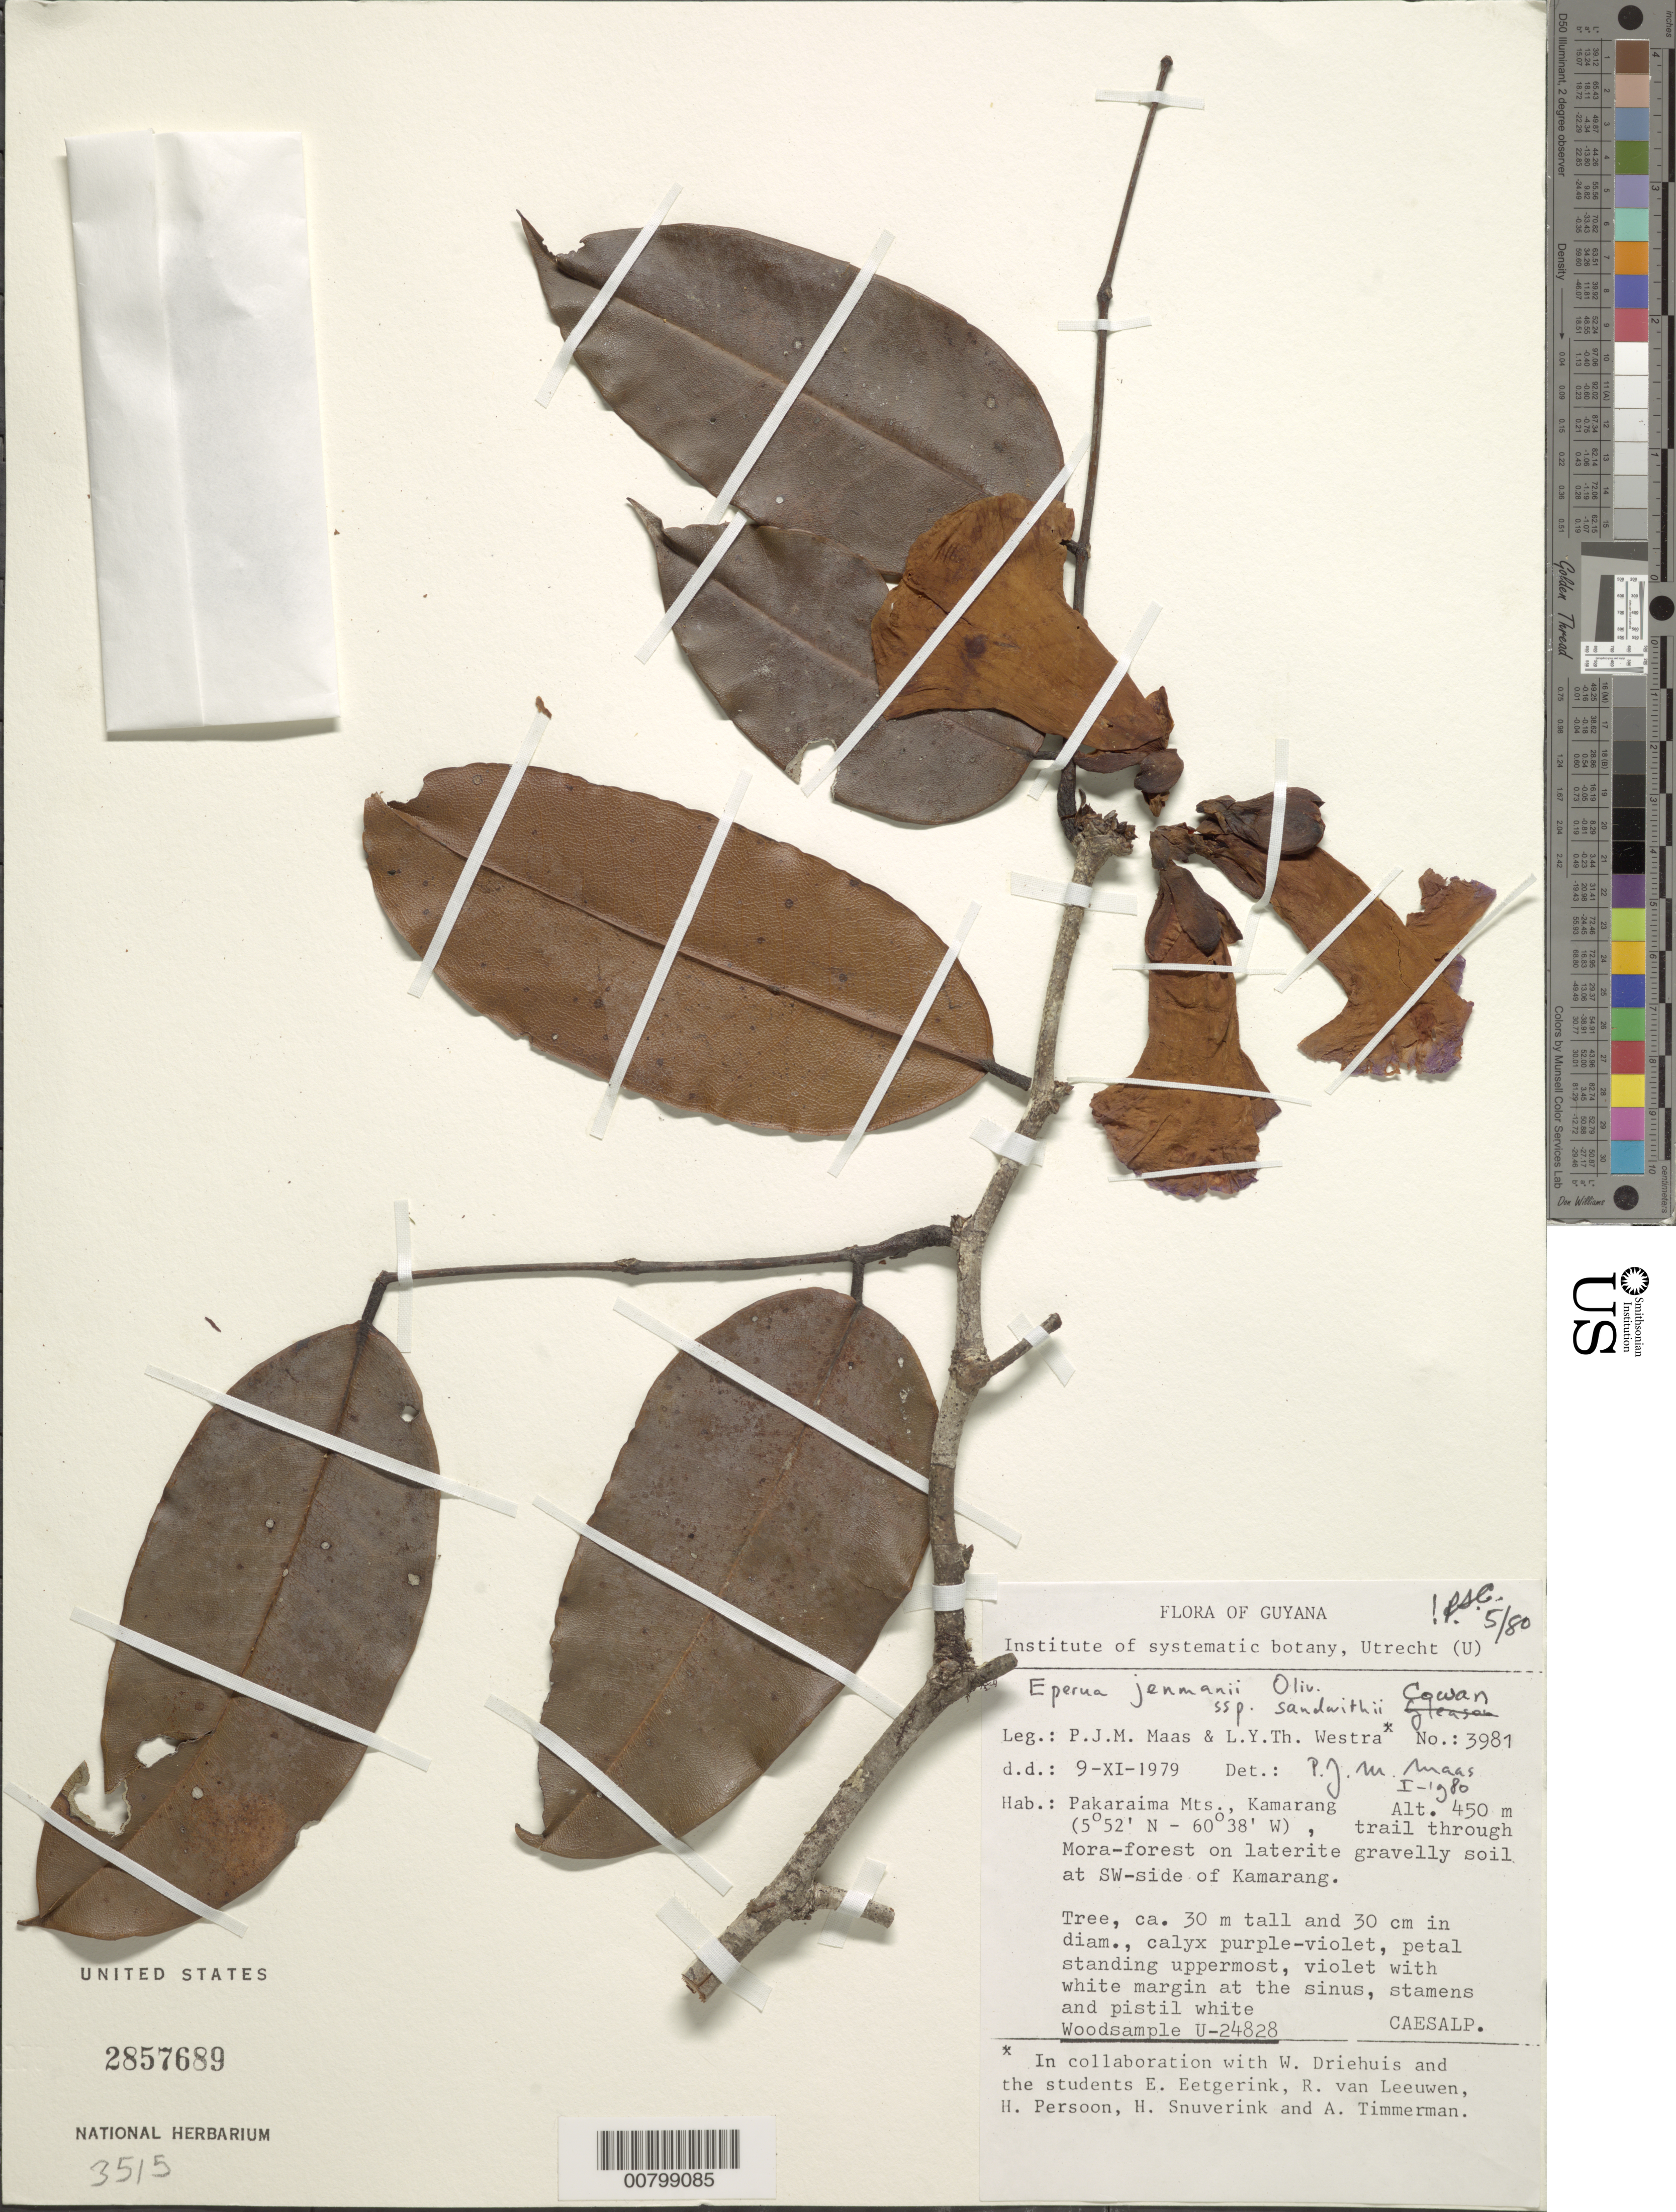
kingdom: Plantae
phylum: Tracheophyta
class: Magnoliopsida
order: Fabales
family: Fabaceae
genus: Eperua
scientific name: Eperua jenmanii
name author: Oliv.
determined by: Fortes, E. A.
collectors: P. Maas, L. Y. T. Westra & W. Driehuis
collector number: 3981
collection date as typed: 9-Nov-79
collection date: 1979-11-09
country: Guyana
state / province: Cuyuni-Mazaruni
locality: Pakaraima Mts., Kamarang, SW side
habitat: Mora forest on laterite gravelly soil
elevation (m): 450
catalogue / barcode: US 2857689